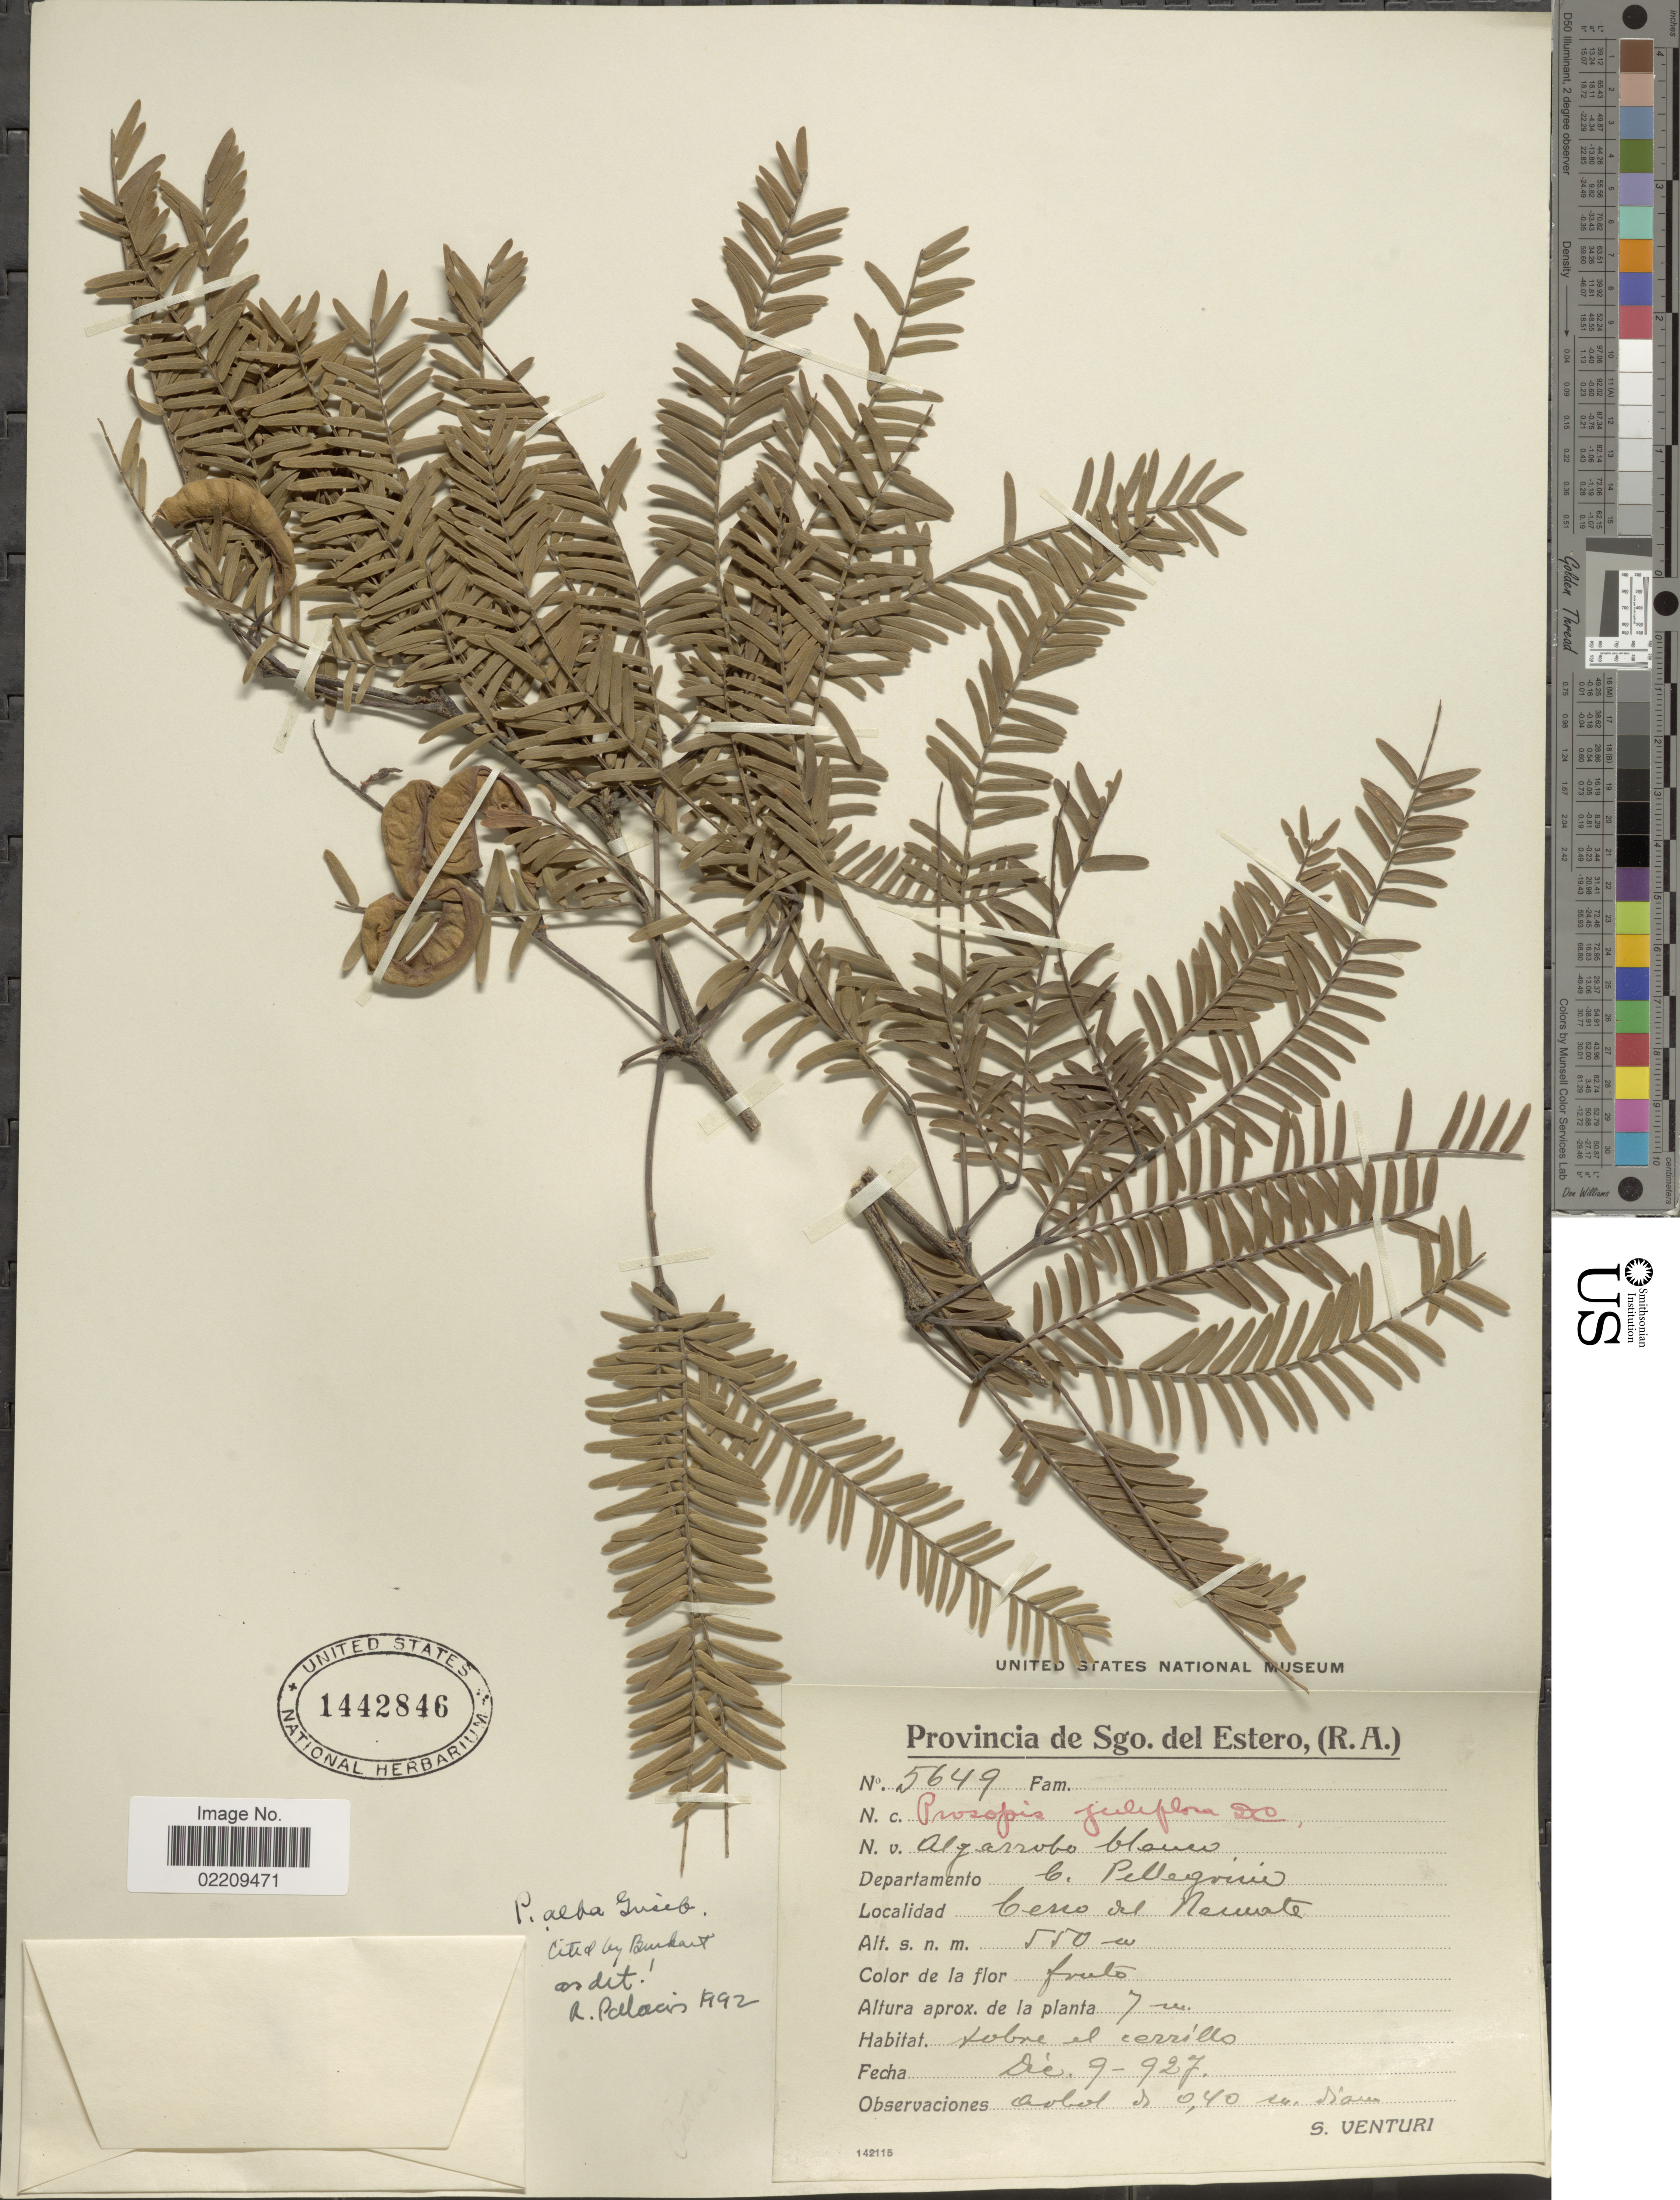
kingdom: Plantae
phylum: Tracheophyta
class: Magnoliopsida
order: Fabales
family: Fabaceae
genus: Neltuma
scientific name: Neltuma alba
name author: (Griseb.) C. E. Hughes & G.P. Lewis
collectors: S. Venturi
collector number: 5649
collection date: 1927-12-09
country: Argentina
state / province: Santiago del Estero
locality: (R.A.), Departamento C. Pellegrinie, Cerro del Remata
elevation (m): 550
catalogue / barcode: US 1442846